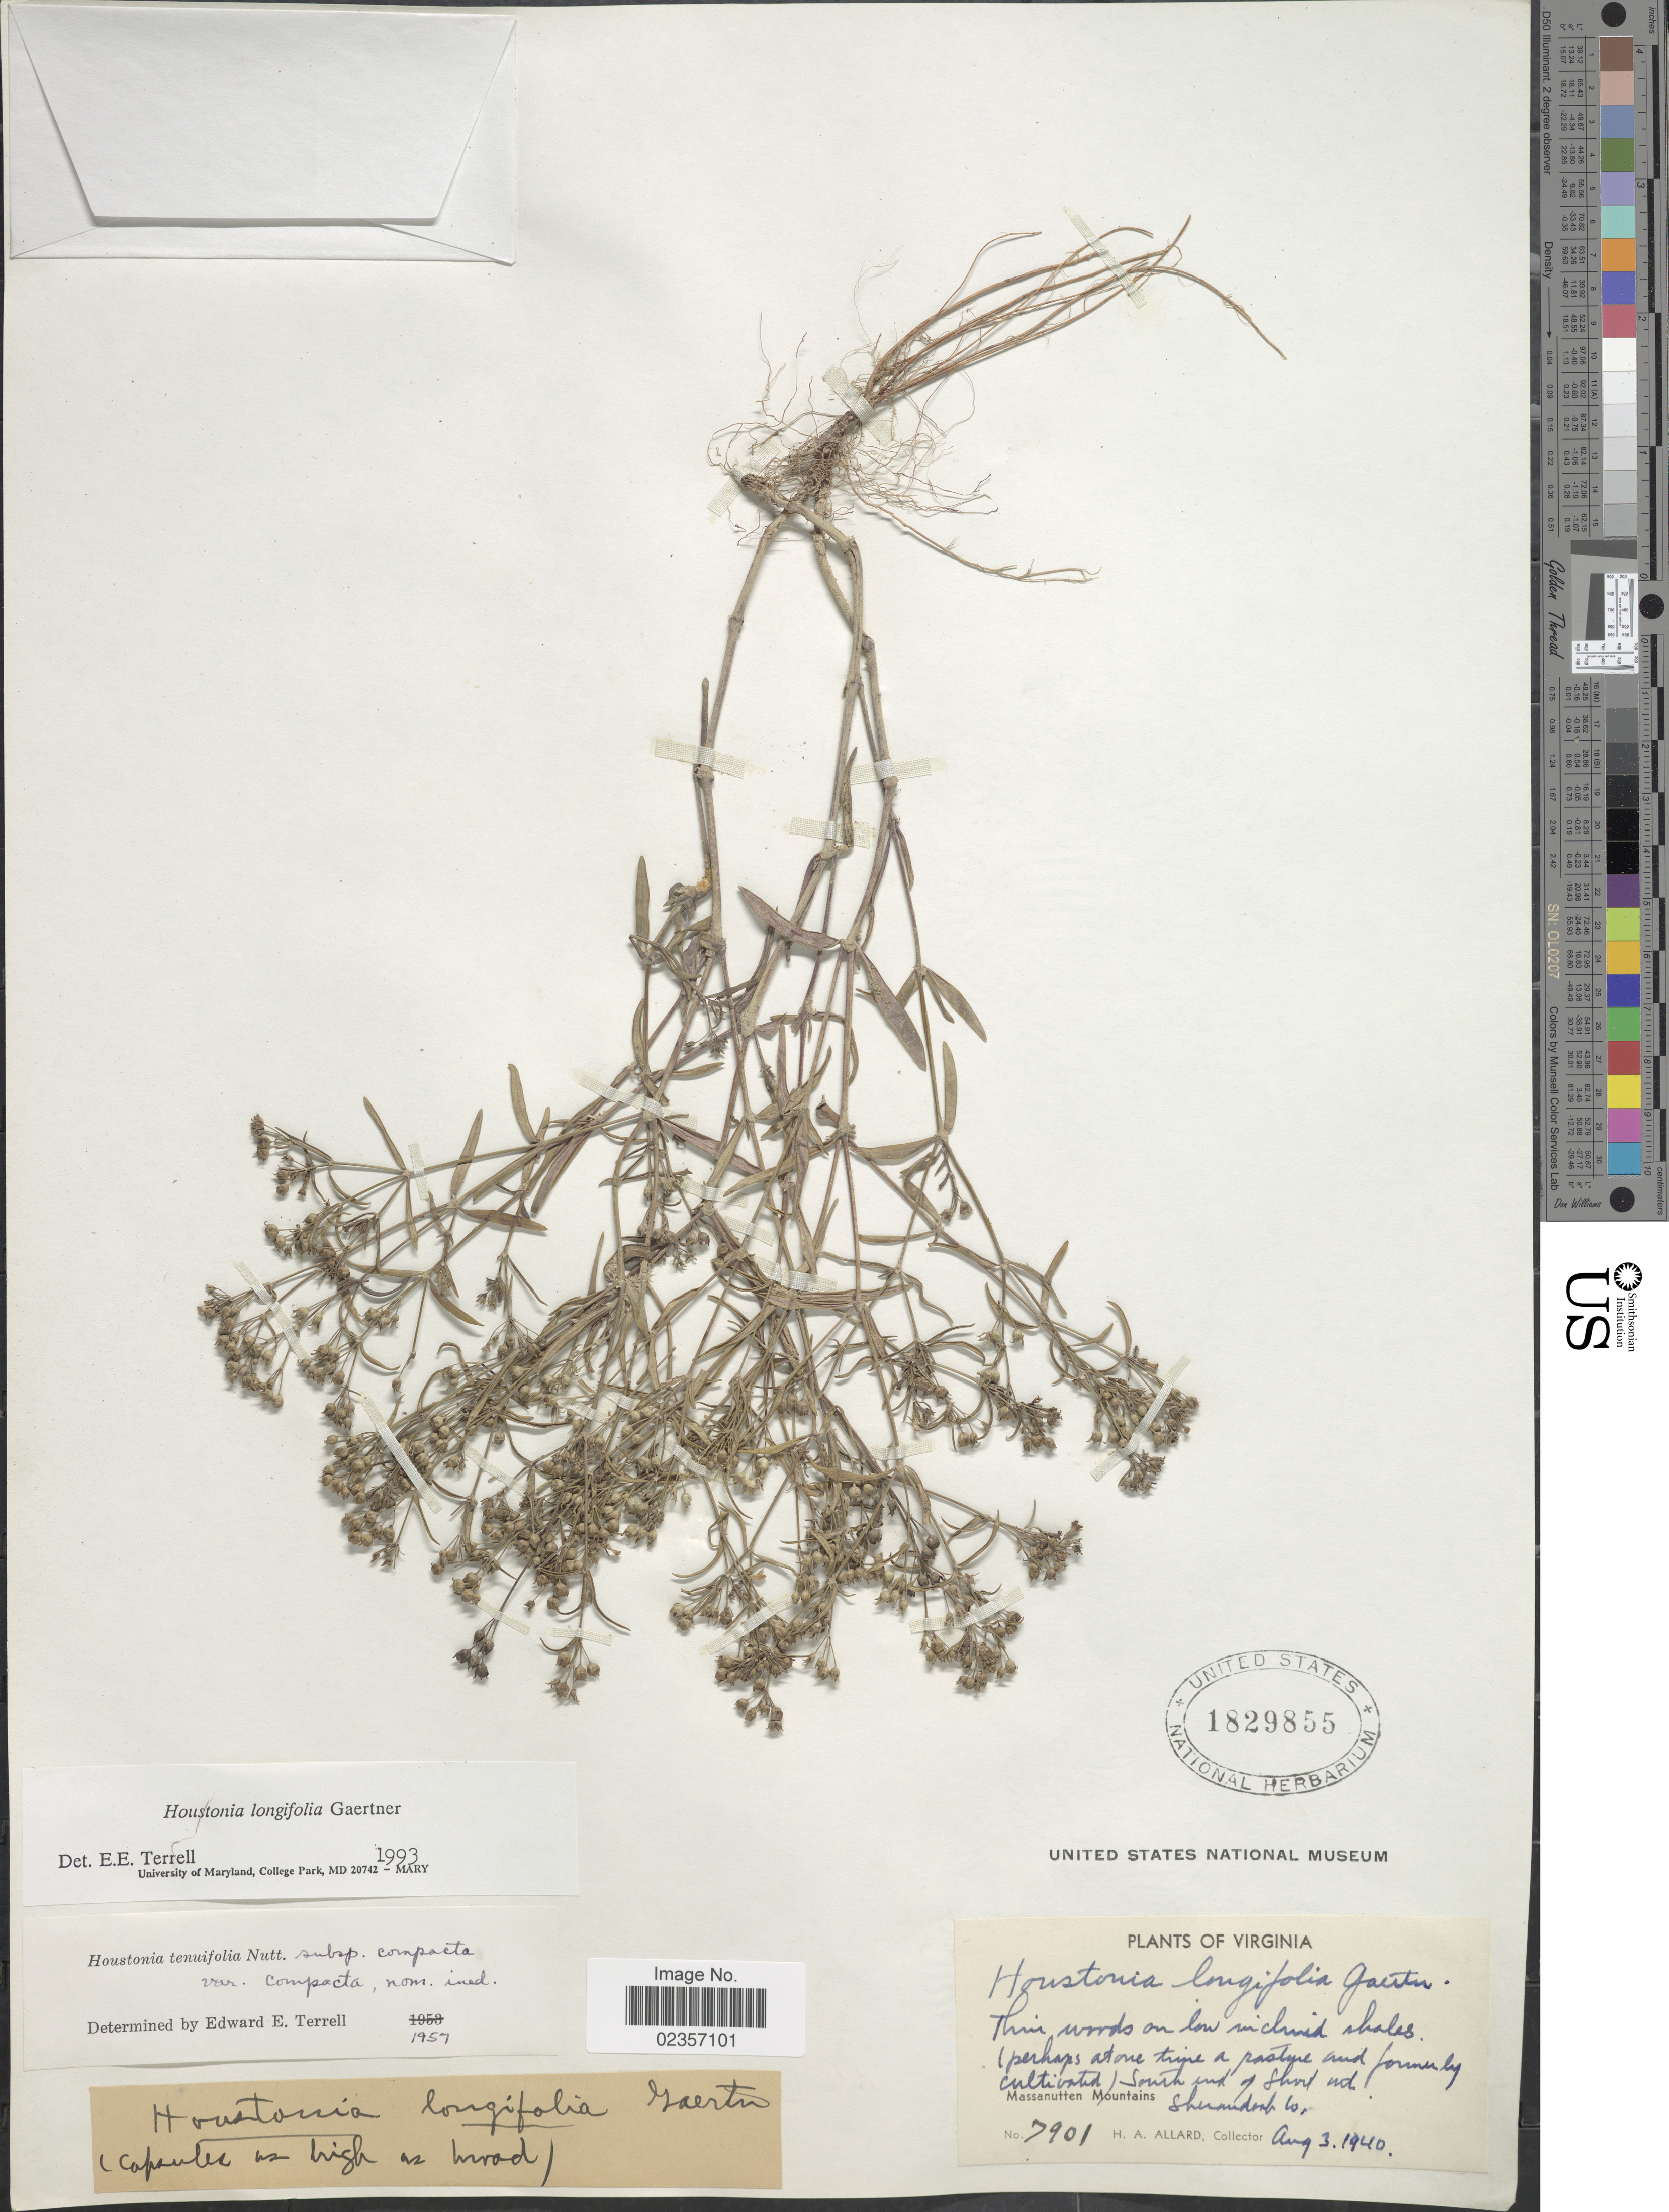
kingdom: Plantae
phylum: Tracheophyta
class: Magnoliopsida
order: Gentianales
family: Rubiaceae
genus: Houstonia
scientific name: Houstonia longifolia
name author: Gaertn.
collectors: H. A. Allard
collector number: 7901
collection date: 1940-08-03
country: United States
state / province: Virginia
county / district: Shenandoah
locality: Thin woods on low inclined shales, south end of Short Mt. Massanutten Mountains, Shenandoah Co.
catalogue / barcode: US 1829855